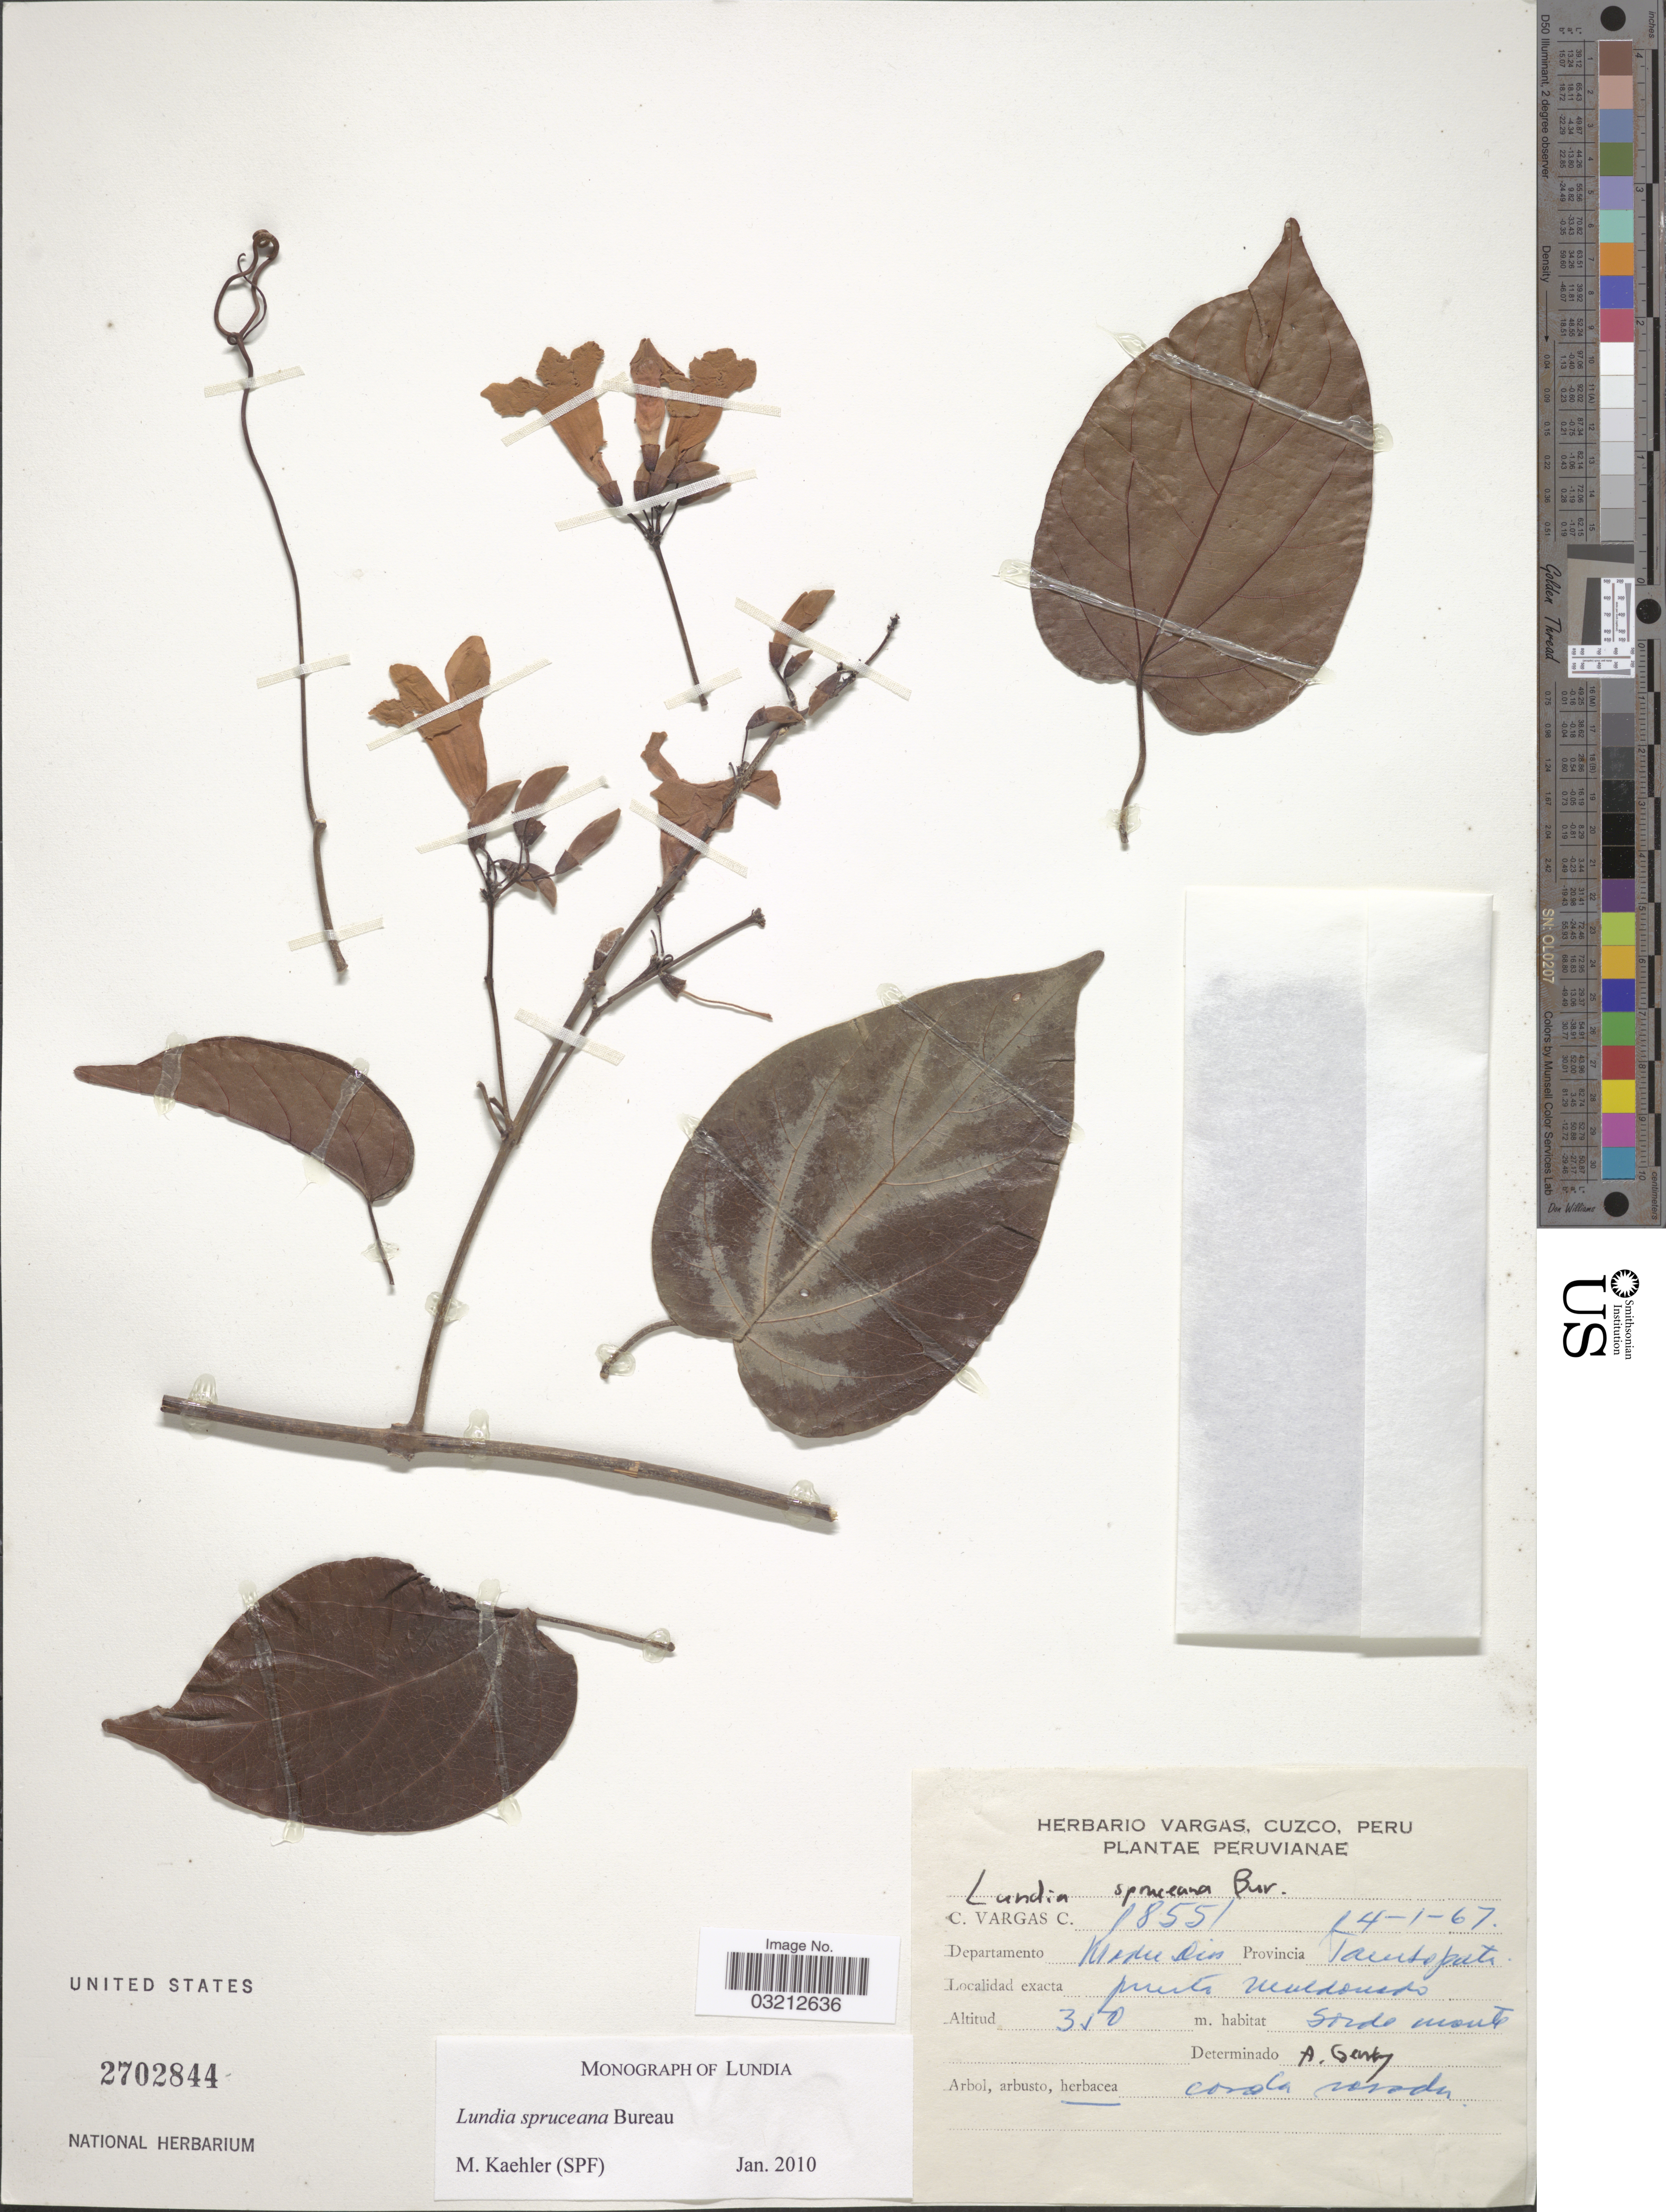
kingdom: Plantae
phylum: Tracheophyta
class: Magnoliopsida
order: Lamiales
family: Bignoniaceae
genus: Lundia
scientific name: Lundia spruceana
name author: Bureau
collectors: C. Vargas Calderón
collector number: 18551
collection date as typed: Transcribed d/m/y: 14/1/67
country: Peru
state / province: Madre de Dios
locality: Departamento Madre Dios Provincia Tambopata. Puerto Maldonado.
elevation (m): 350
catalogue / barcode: US 2702844